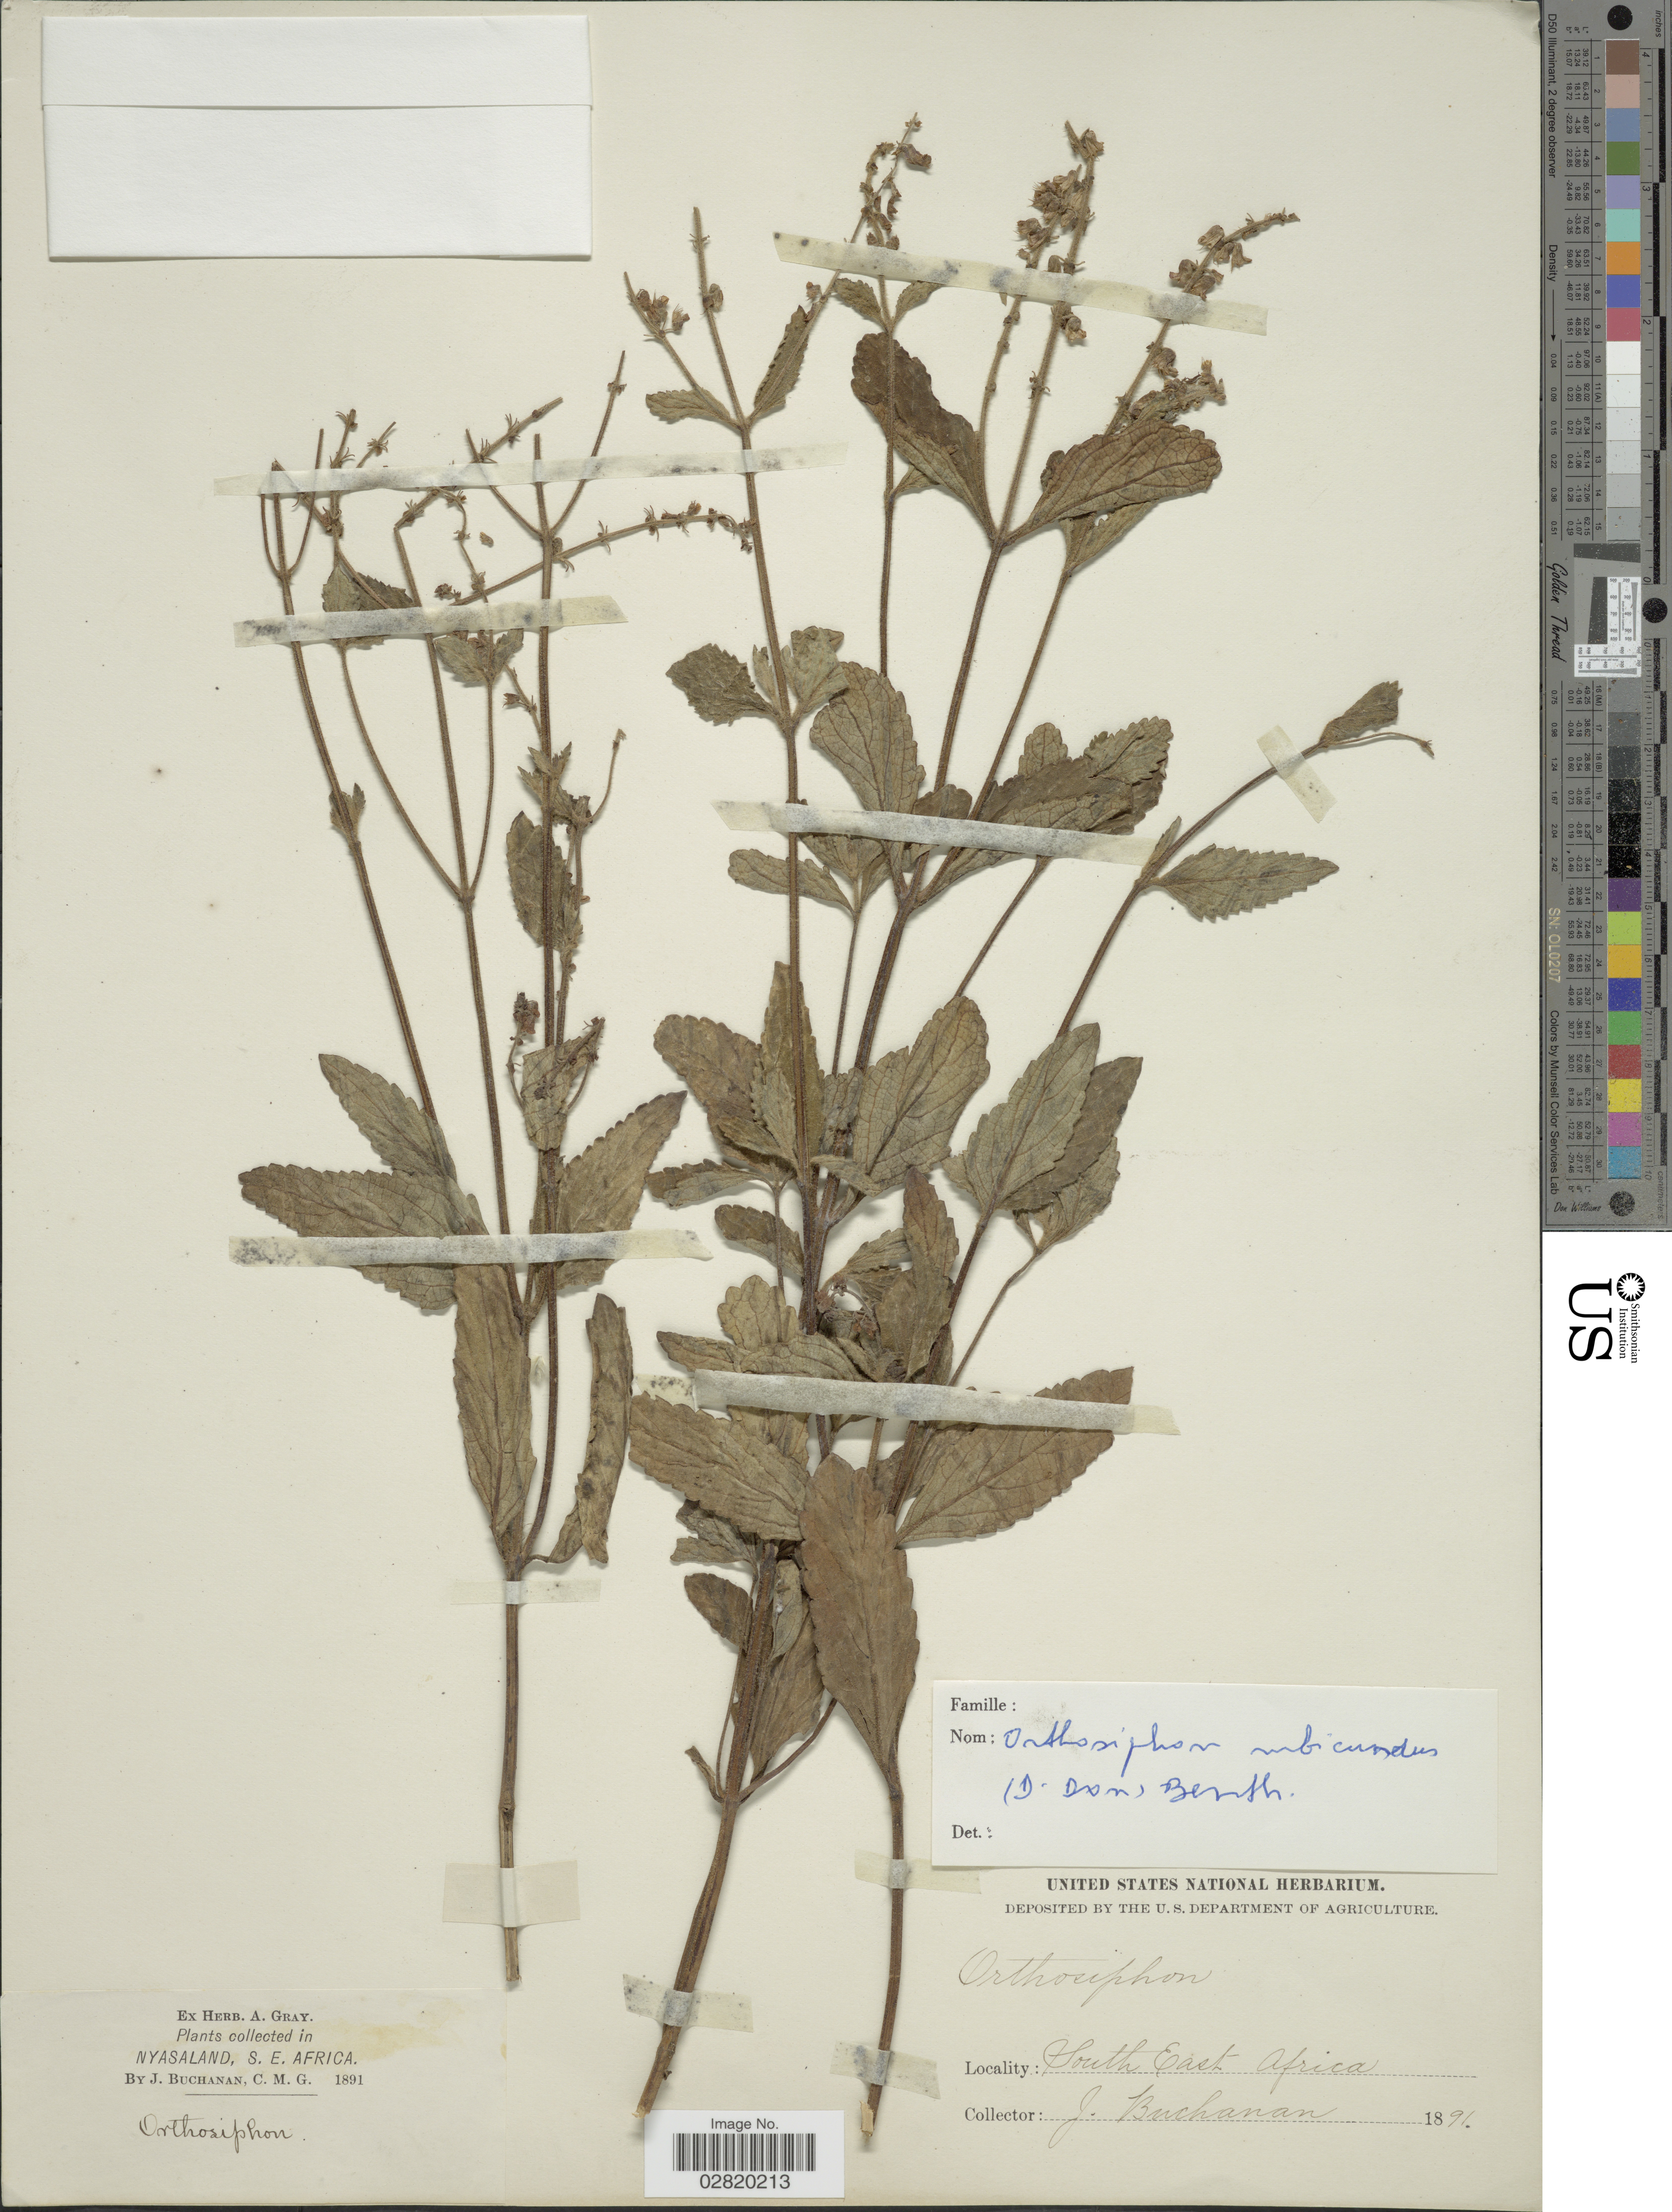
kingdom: Plantae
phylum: Tracheophyta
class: Magnoliopsida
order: Lamiales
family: Lamiaceae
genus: Orthosiphon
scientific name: Orthosiphon rubicundus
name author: (D. Don) Benth.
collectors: J. Buchanan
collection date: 1891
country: Malawi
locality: Nyasaland, South East Africa.